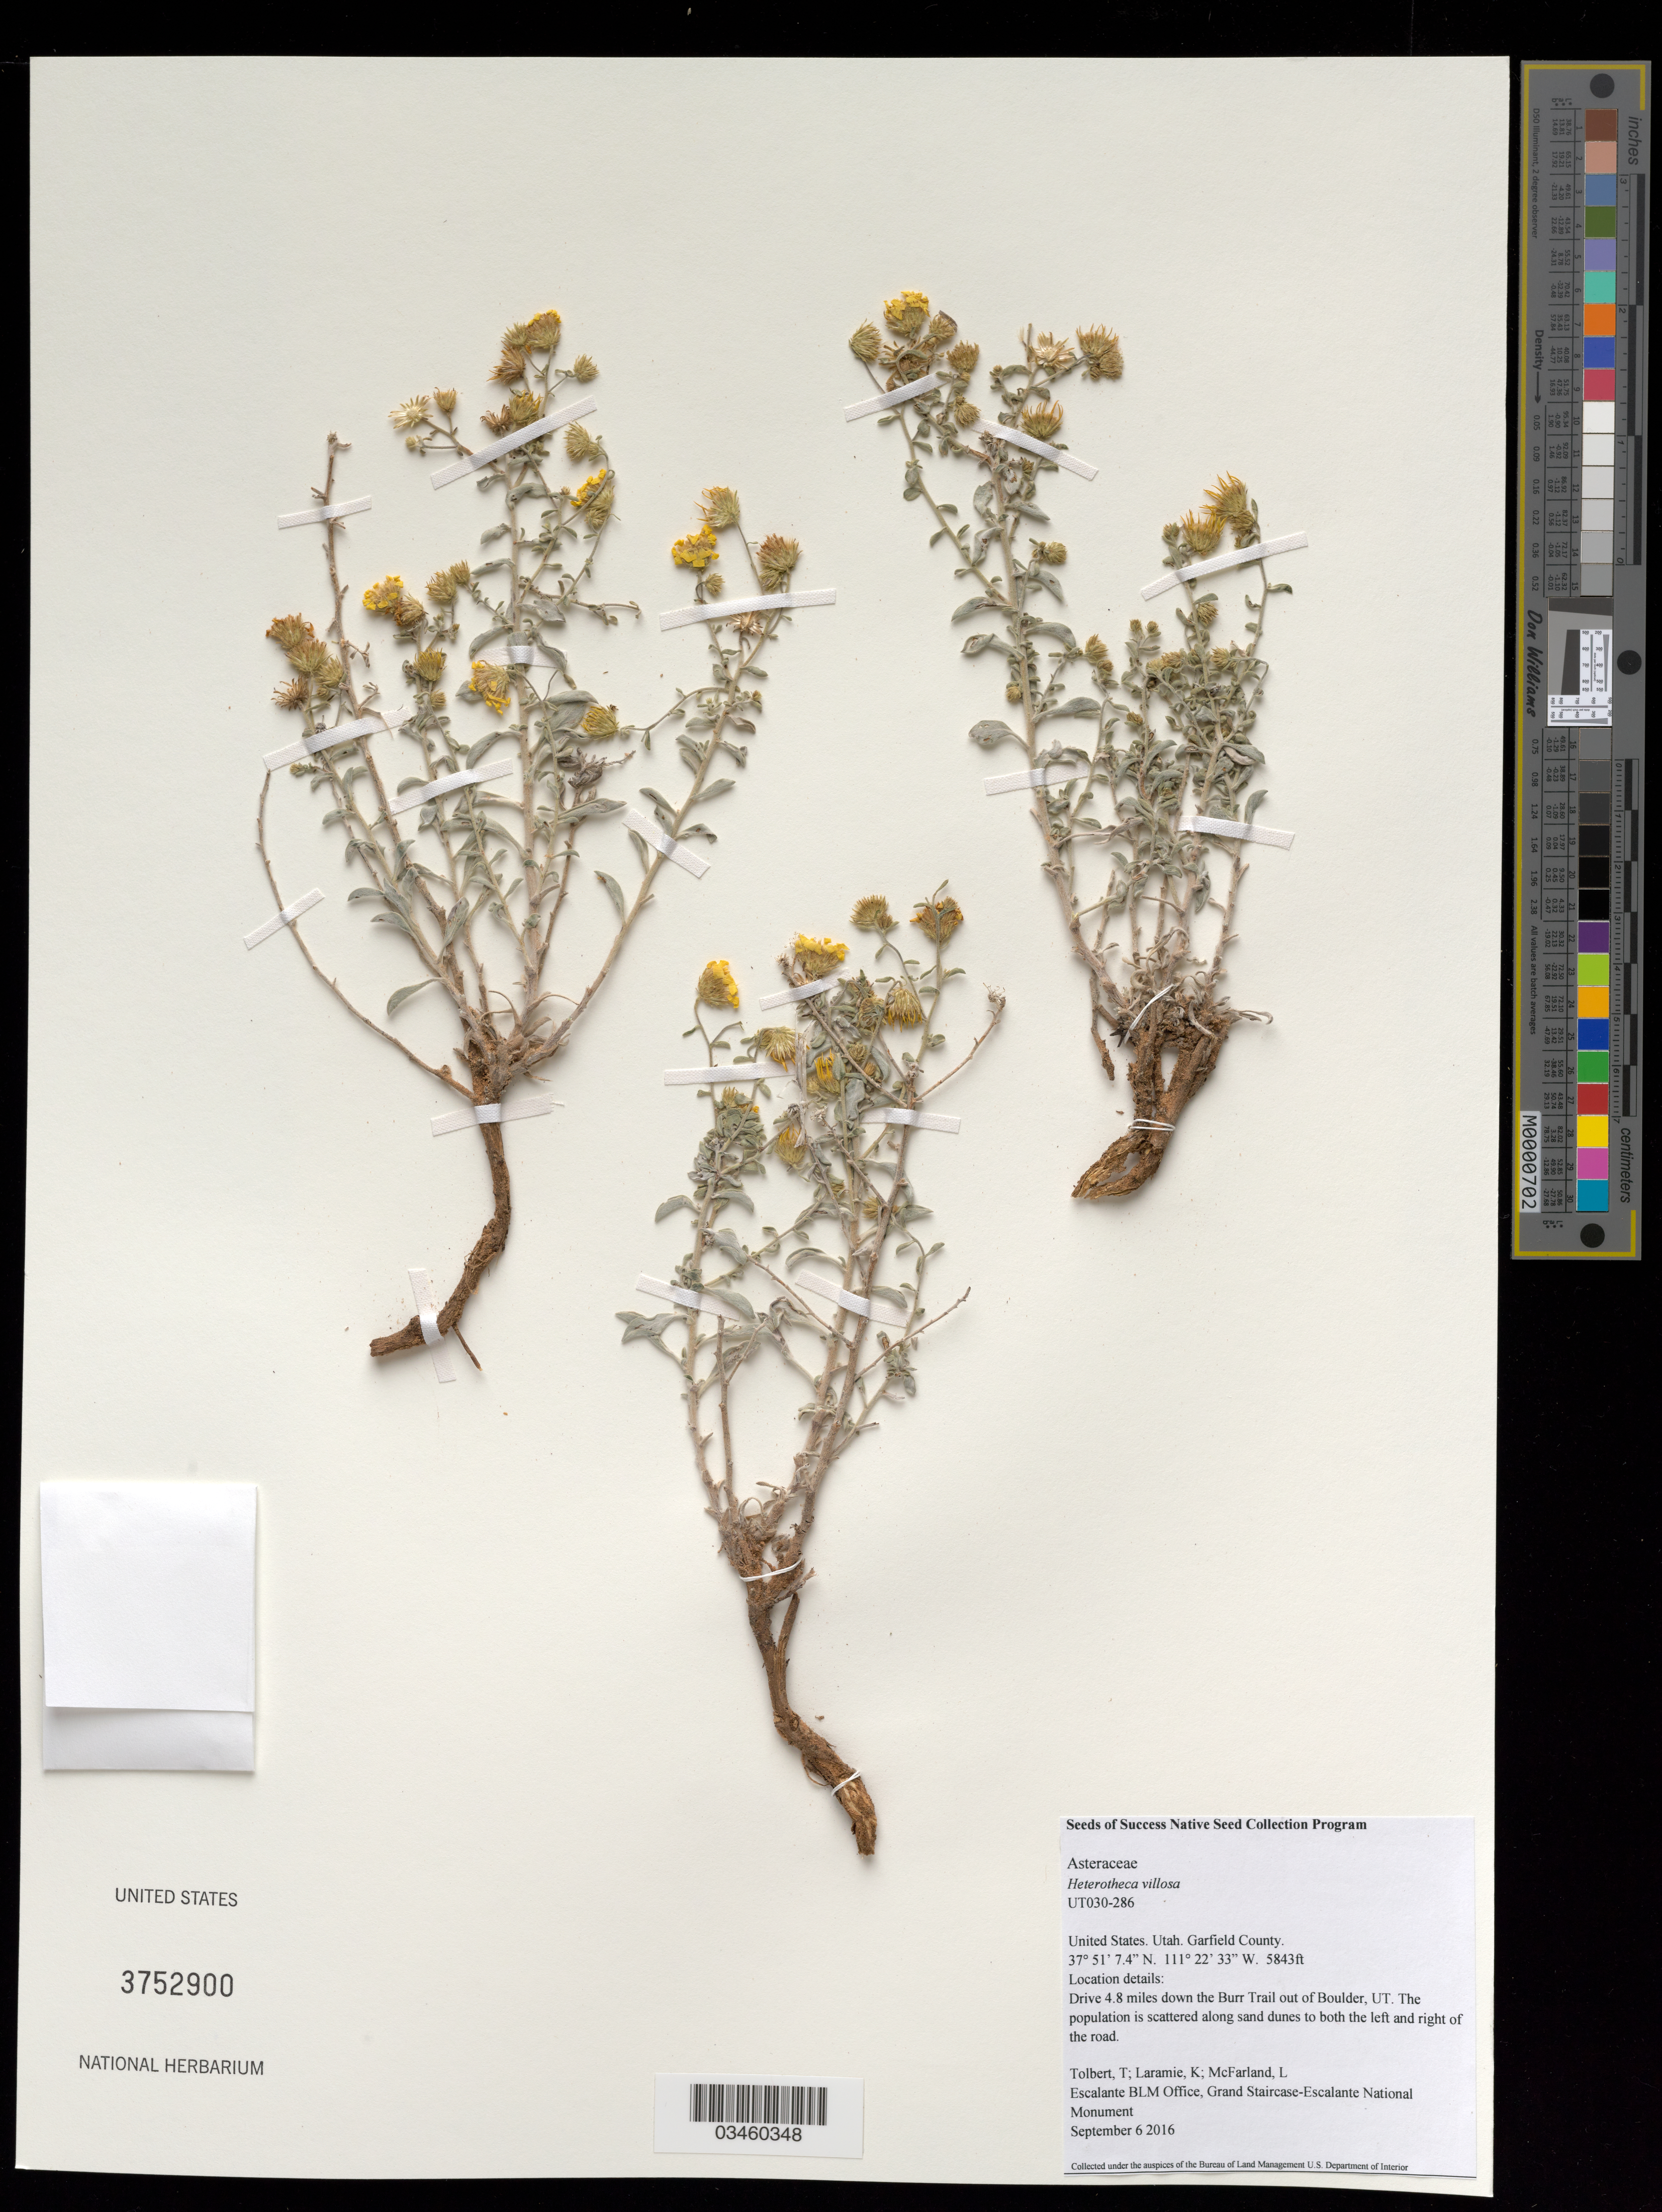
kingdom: Plantae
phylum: Tracheophyta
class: Magnoliopsida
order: Asterales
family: Asteraceae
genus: Heterotheca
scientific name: Heterotheca villosa var. villosa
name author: (Pursh) Shinners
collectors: T. Tolbert, K. Laramie & L. McFarland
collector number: UT030-286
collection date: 2016-09-06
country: United States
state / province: Utah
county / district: Garfield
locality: Grand Staircase - Escalante National Monument, Burr Trail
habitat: sand dune, sage brush juniper canyon bottom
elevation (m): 1781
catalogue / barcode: US 3752900